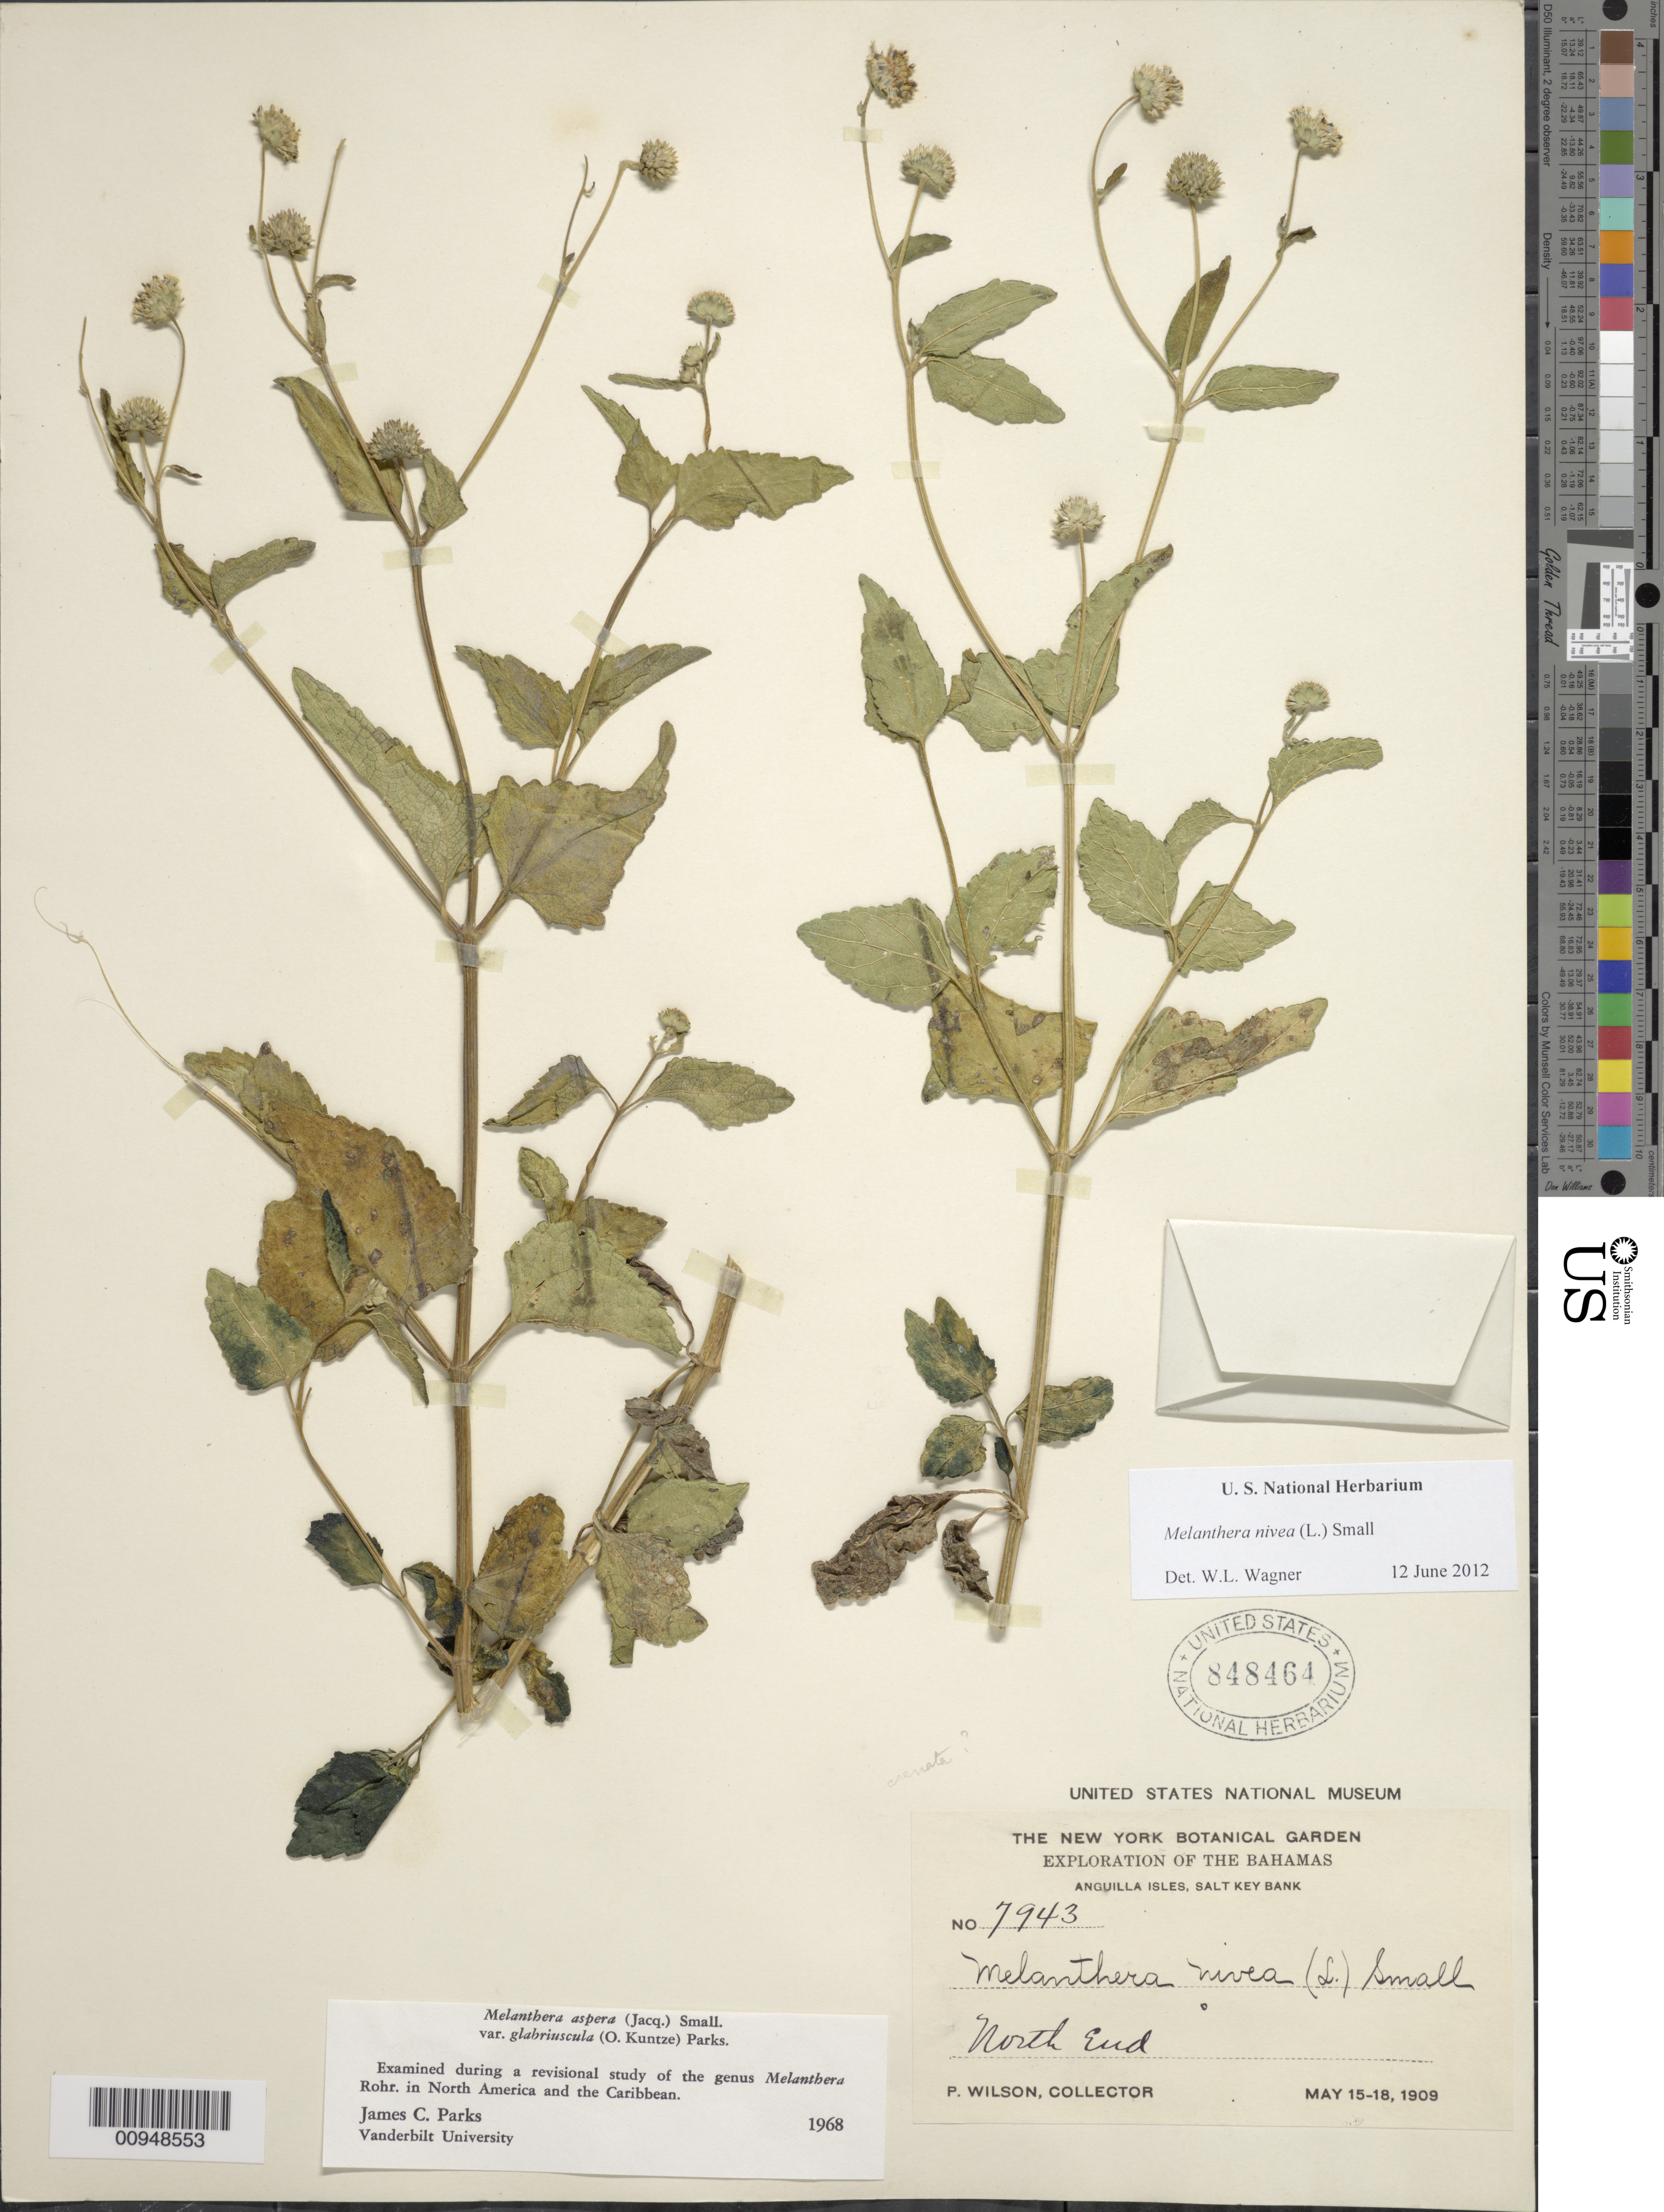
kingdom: Plantae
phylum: Tracheophyta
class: Magnoliopsida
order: Asterales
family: Asteraceae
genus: Melanthera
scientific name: Melanthera nivea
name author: (L.) Small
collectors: P. Wilson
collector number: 7943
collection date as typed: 15 May 1909 to 18 May 1909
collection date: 1909-05-15/1909-05-18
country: Bahamas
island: Anguilla Isles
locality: Salt Key Bank, North End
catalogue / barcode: US 848464